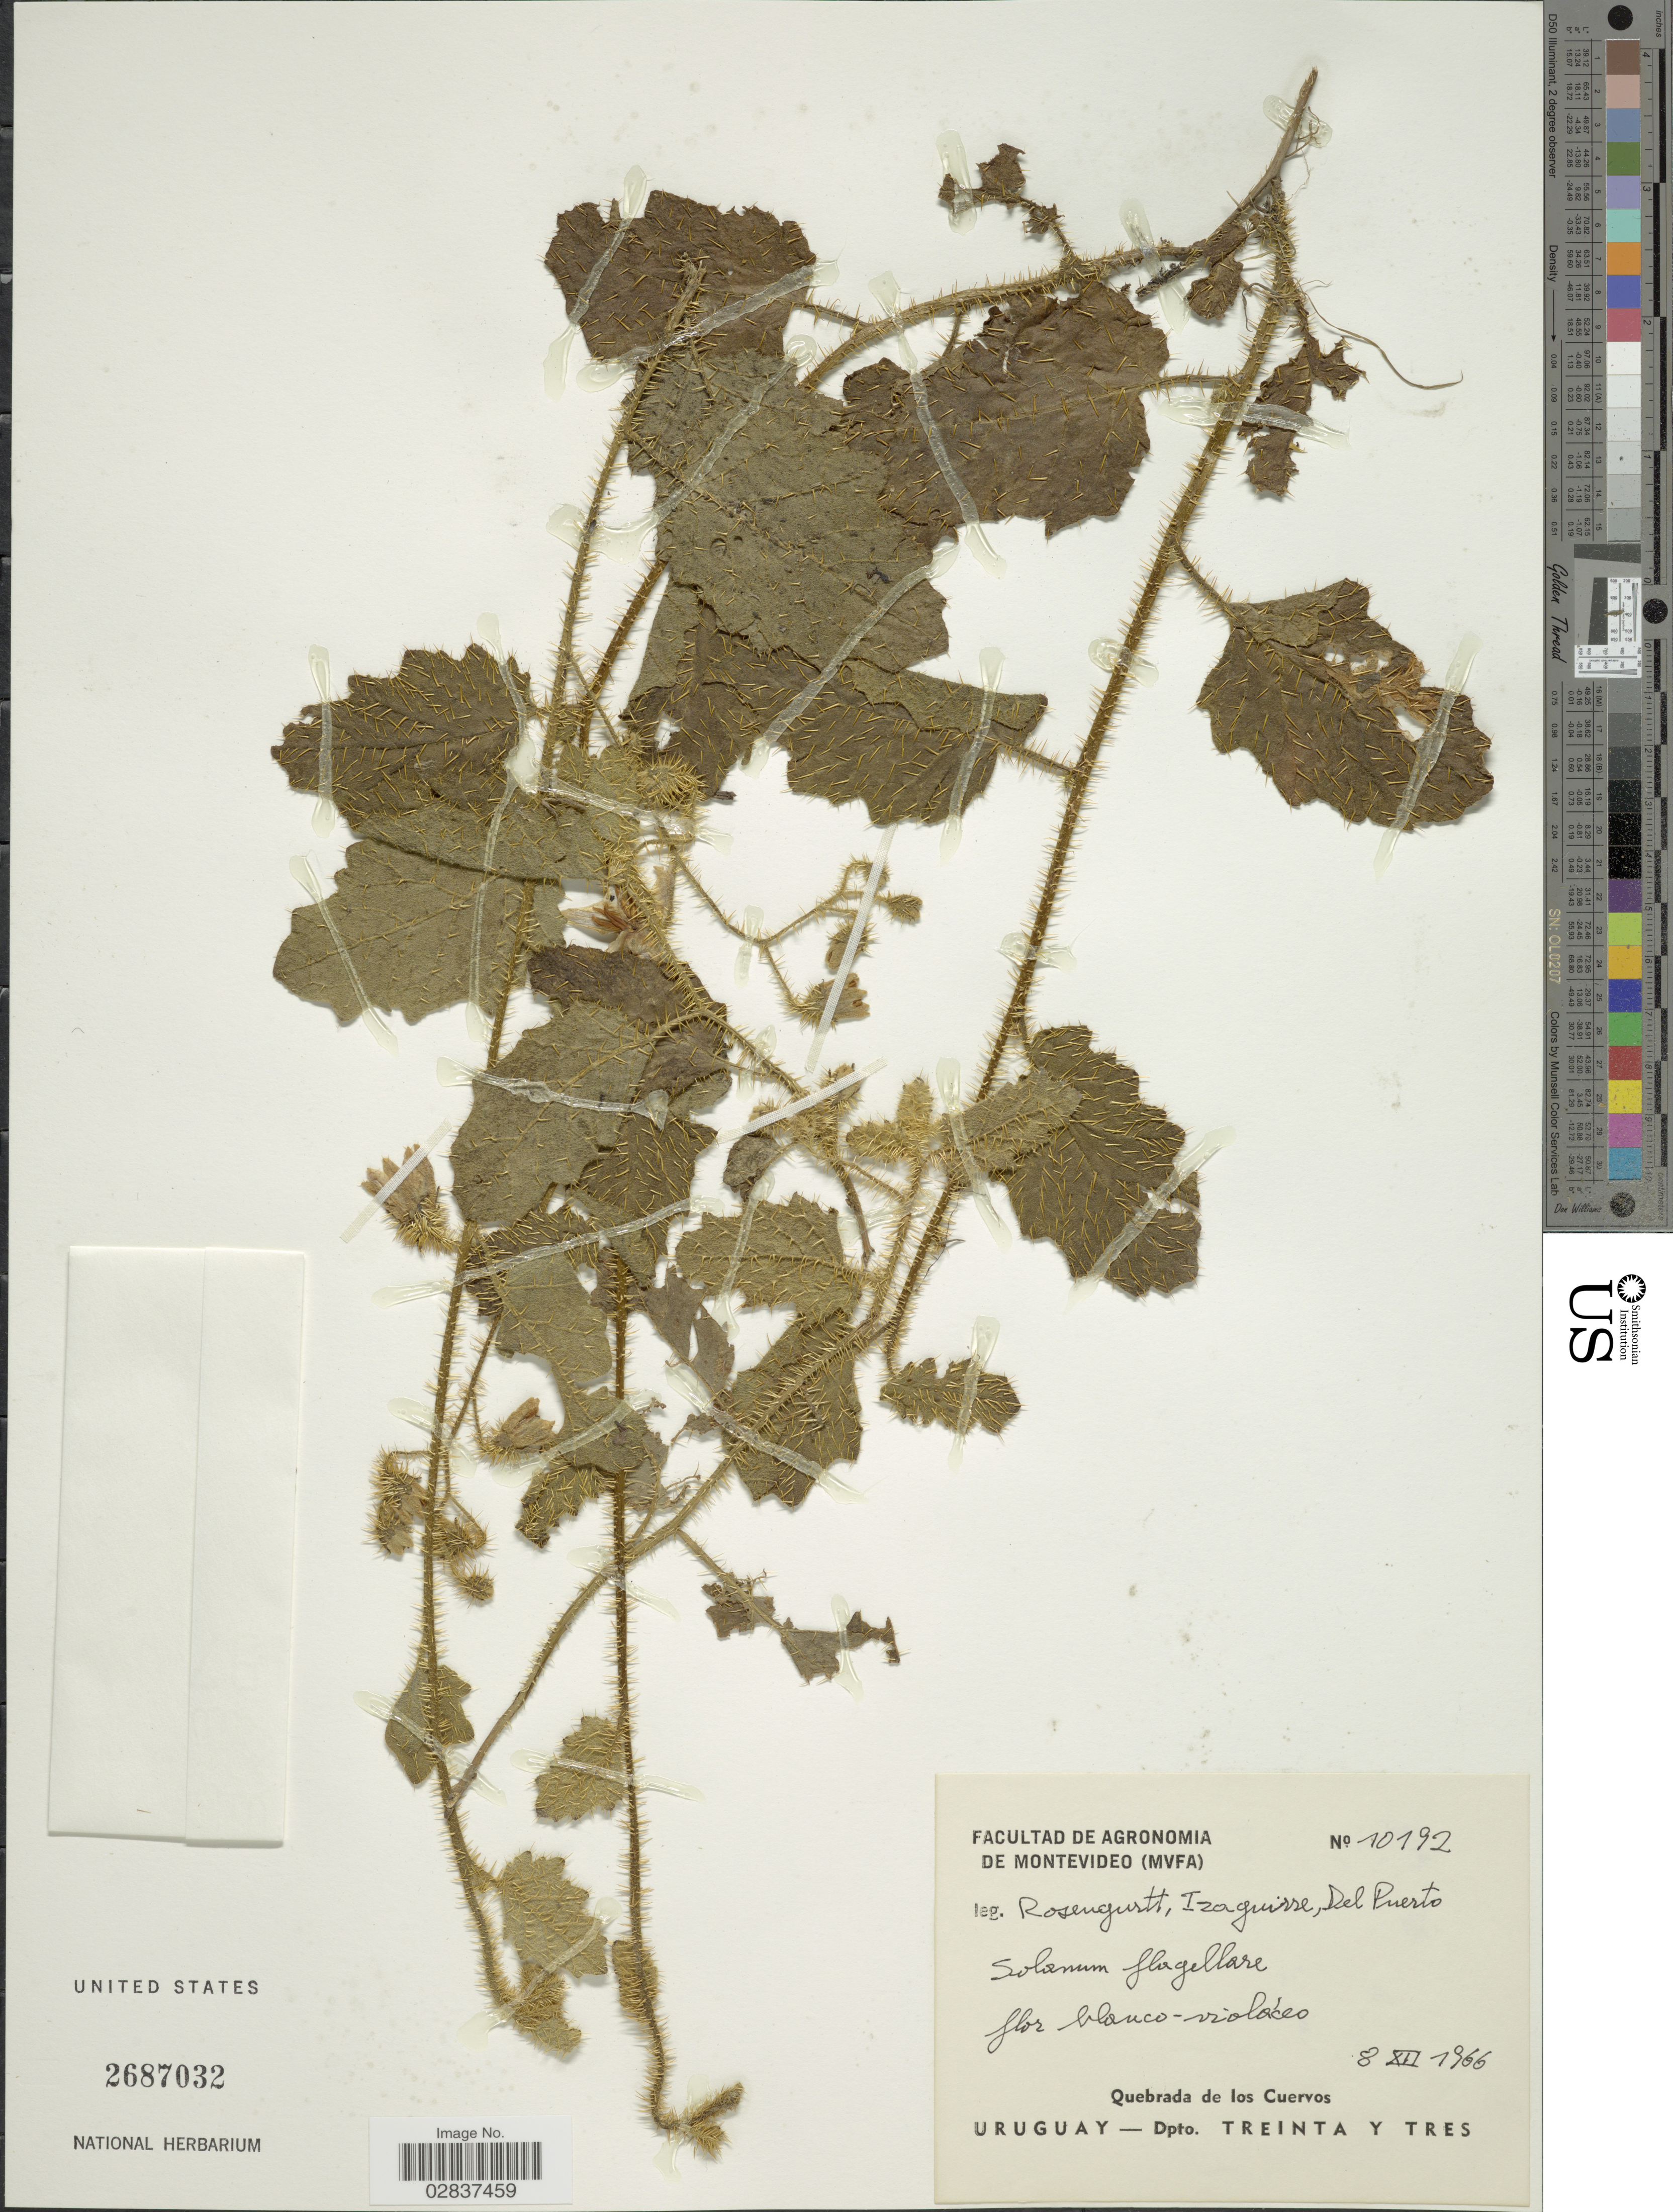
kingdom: Plantae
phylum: Tracheophyta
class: Magnoliopsida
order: Solanales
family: Solanaceae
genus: Solanum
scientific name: Solanum flagellare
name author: Sendtn.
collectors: Rosengurtt, Izaguirre & Del Puerto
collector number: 10192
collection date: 1966-12-08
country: Uruguay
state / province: Treinta y Tres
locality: Quebrada de los Cuervos, Dpto. Treinta y Tres.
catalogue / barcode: US 2687032